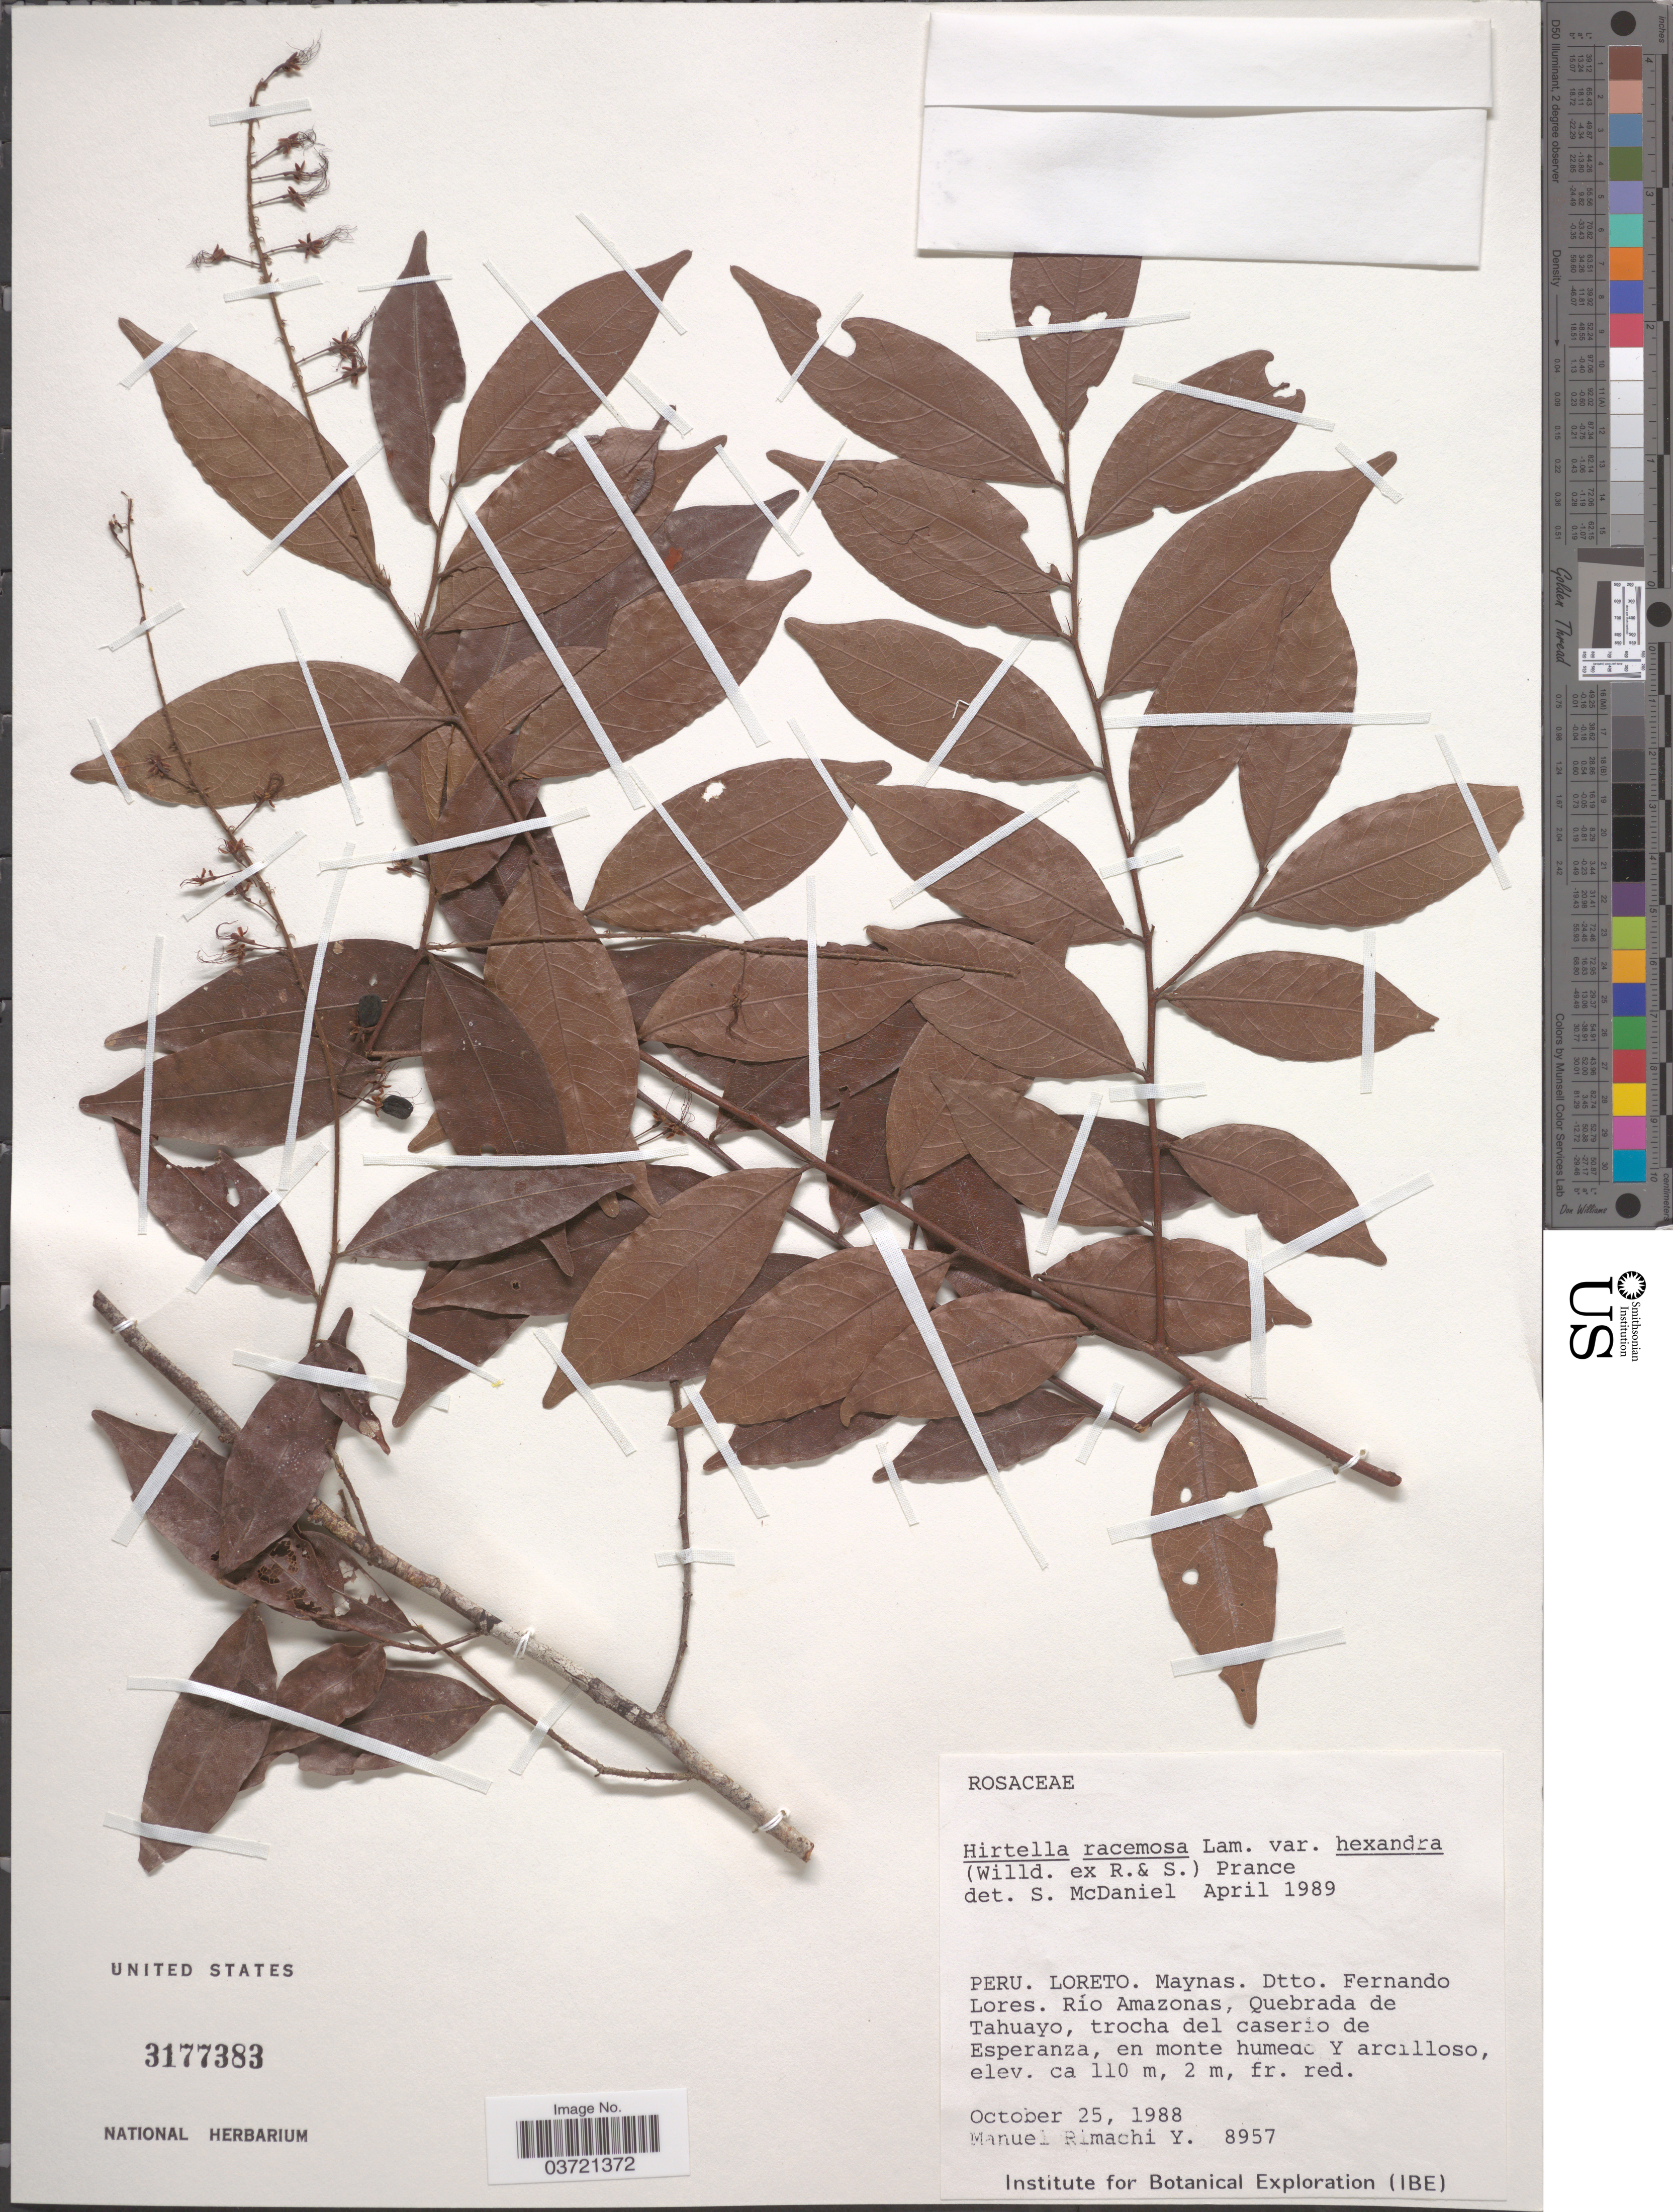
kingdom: Plantae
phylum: Tracheophyta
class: Magnoliopsida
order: Malpighiales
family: Chrysobalanaceae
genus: Hirtella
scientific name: Hirtella racemosa var. hexandra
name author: (Willd. ex Roem. & Schult.) Prance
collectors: M. Rimachi Y.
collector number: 8957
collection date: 1988-10-25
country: Peru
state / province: Loreto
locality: Maynas. Dtto. Fernando Lores. Río Amazonas, Quebrada de Tahuayo, trocha del caserio de Esperanza.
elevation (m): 110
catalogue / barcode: US 3177383